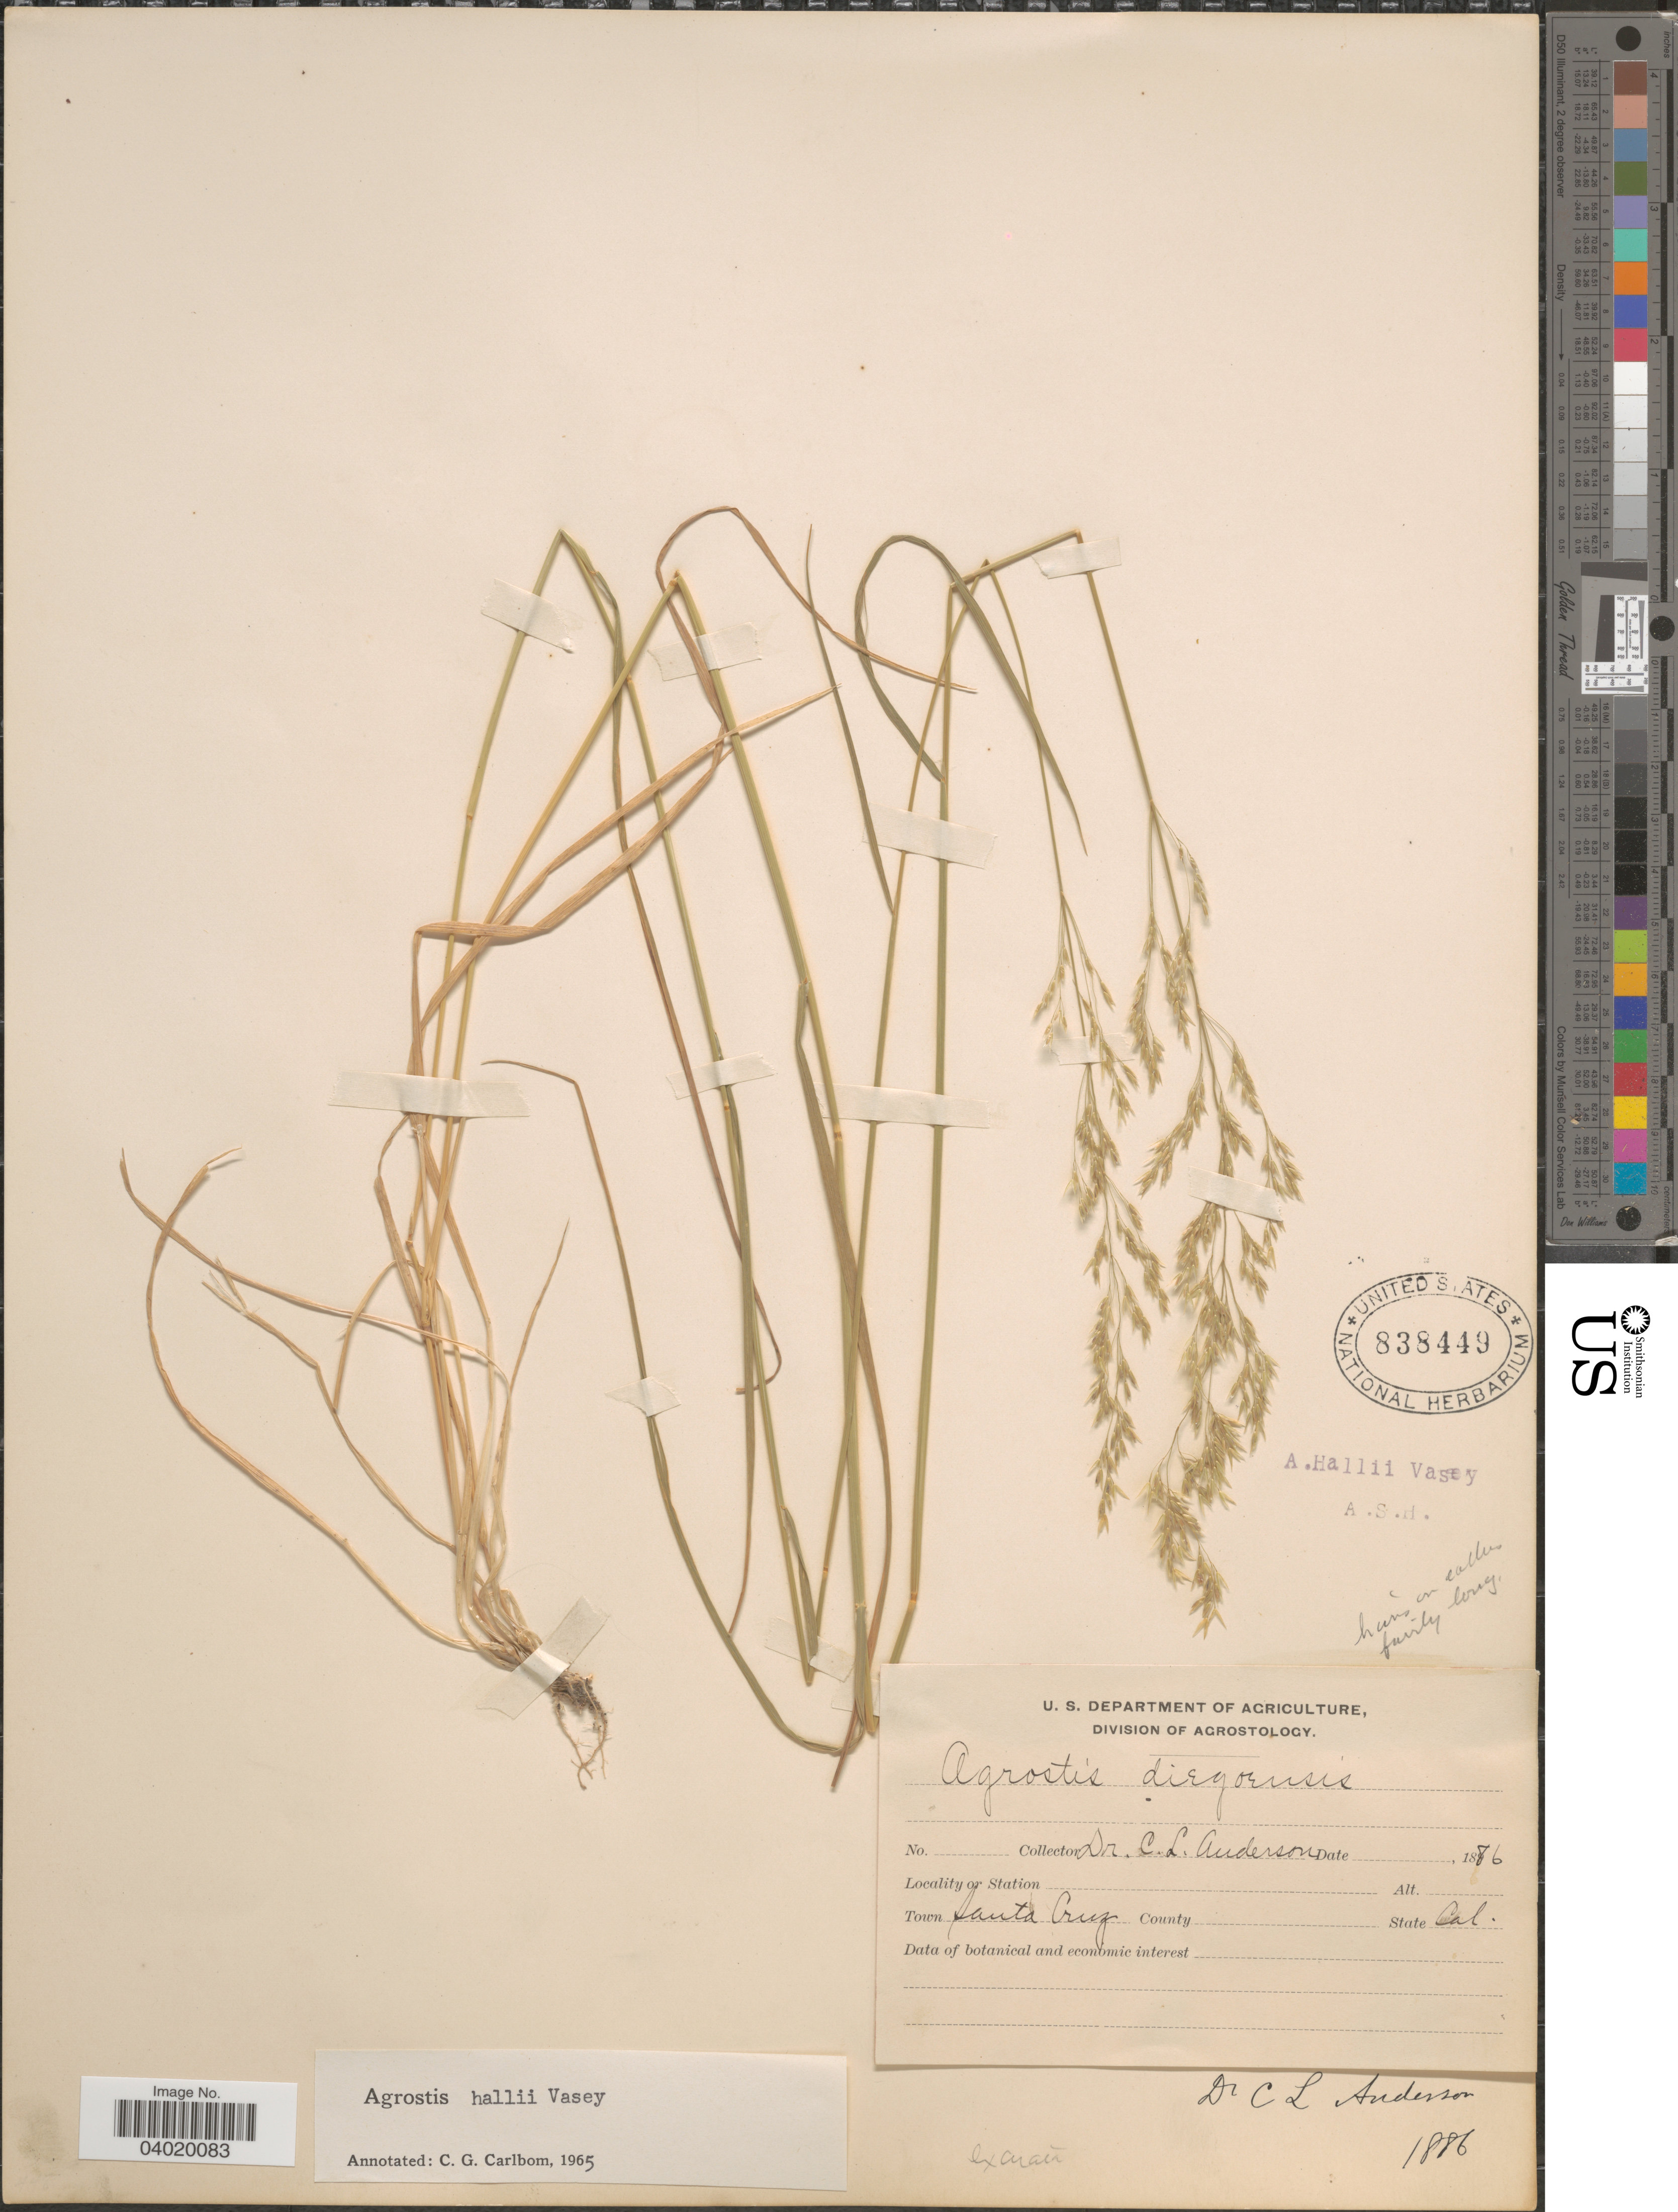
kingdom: Plantae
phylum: Tracheophyta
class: Liliopsida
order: Poales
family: Poaceae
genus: Agrostis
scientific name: Agrostis hallii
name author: Vasey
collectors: C. L. Anderson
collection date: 1886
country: United States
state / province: California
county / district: Santa Cruz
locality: Town Santa Cruz.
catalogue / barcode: US 838449